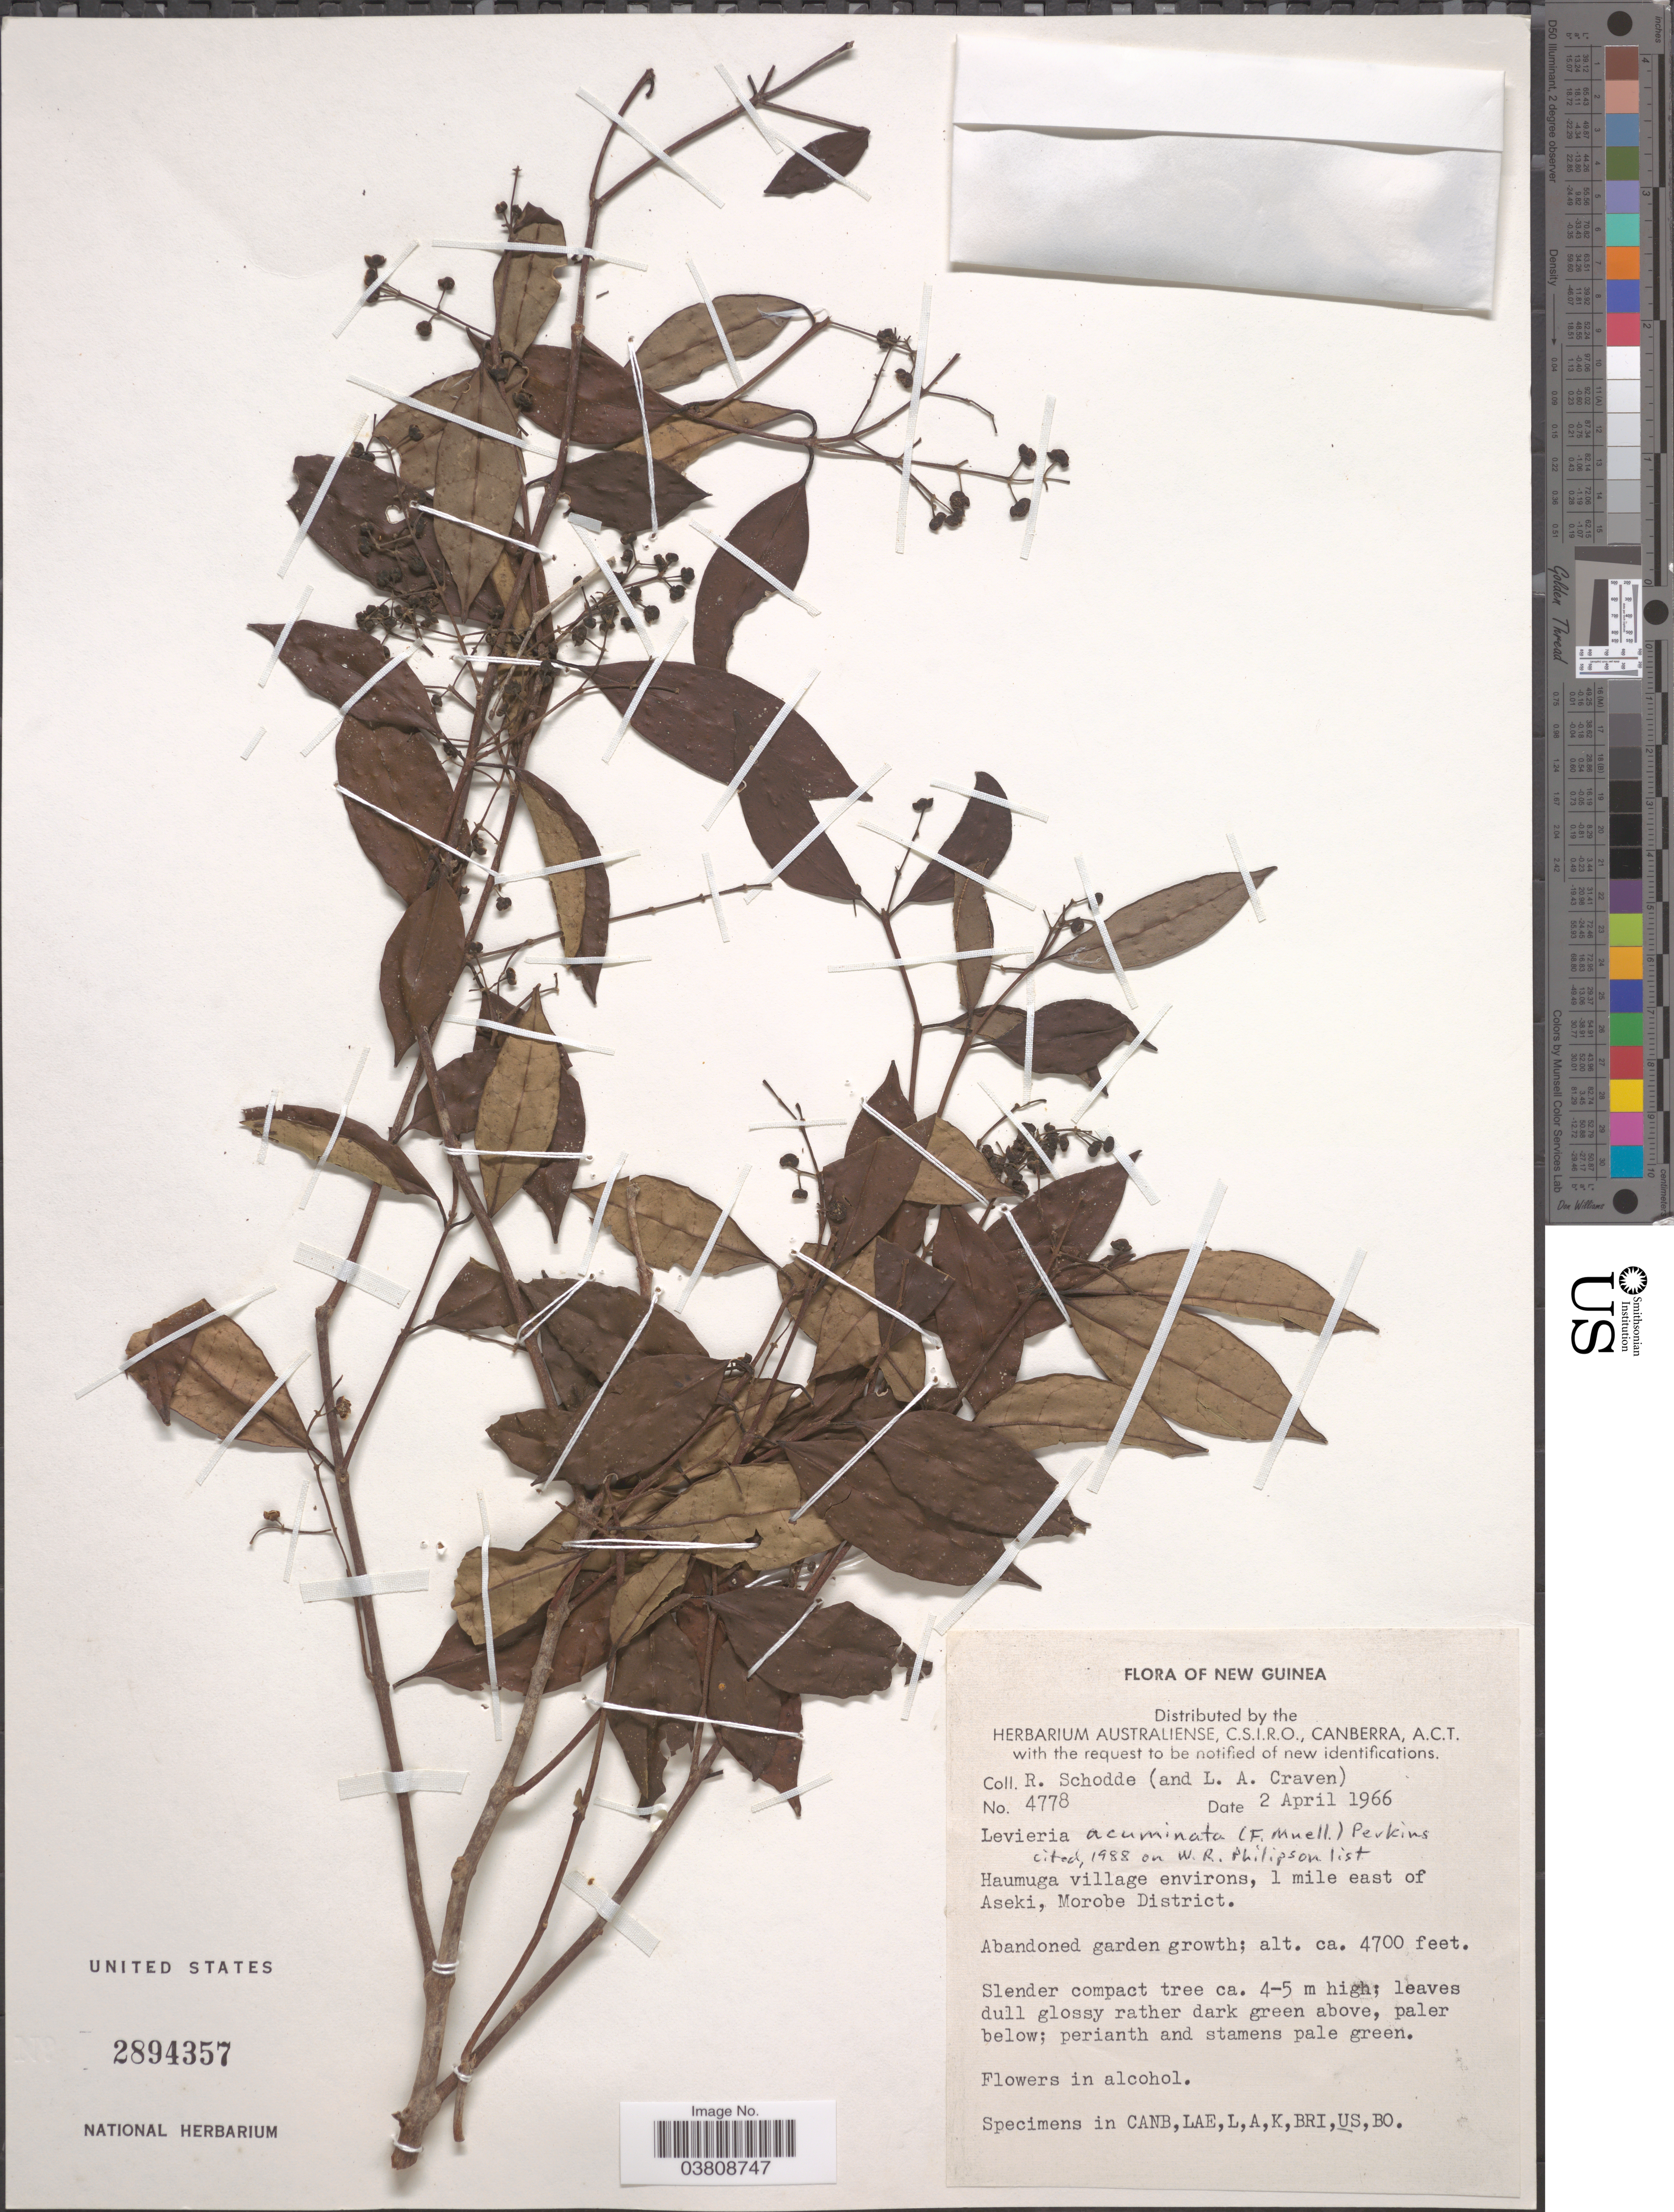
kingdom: Plantae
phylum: Tracheophyta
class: Magnoliopsida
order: Laurales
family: Monimiaceae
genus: Levieria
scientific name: Levieria acuminata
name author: (F. Muell.) Perkins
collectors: R. Schodde & L. A. Craven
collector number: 4778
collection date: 1966-04-02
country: Papua New Guinea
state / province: Morobe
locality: New Guinea. Haumuga village environs, 1 mile east of Aseki, Morobe District.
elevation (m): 1433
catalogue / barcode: US 2894357